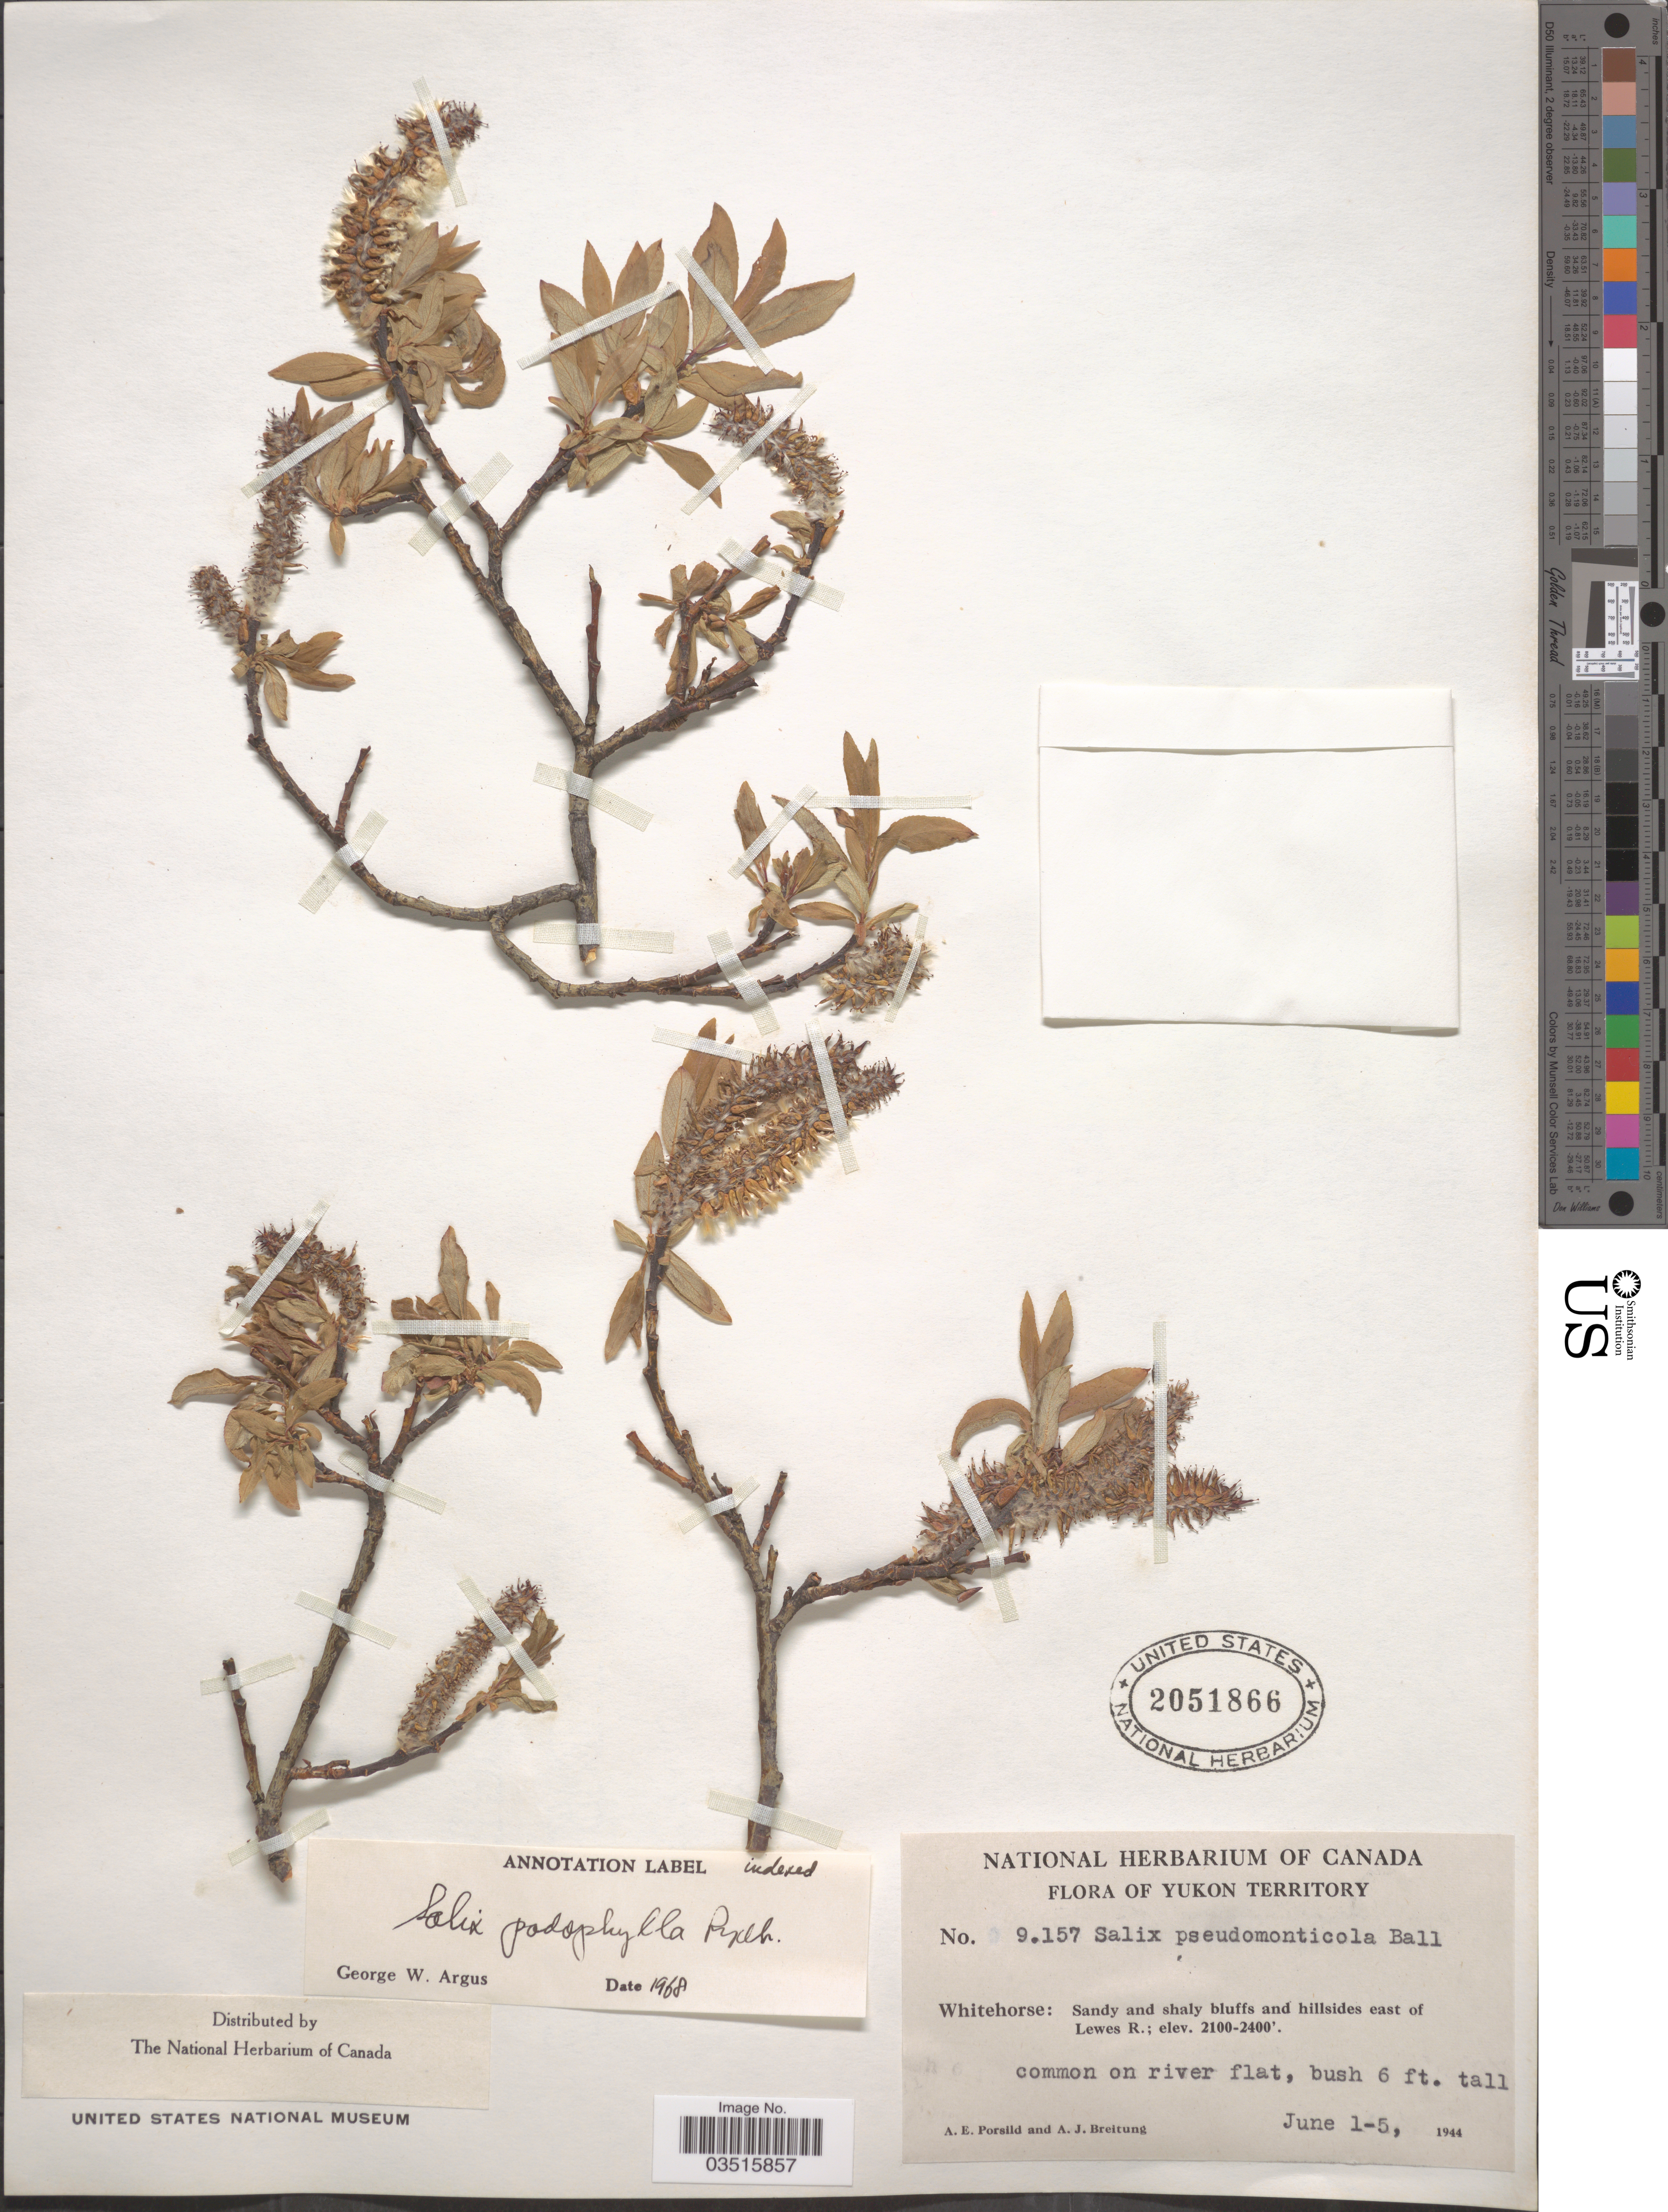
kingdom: Plantae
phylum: Tracheophyta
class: Magnoliopsida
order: Malpighiales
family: Salicaceae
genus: Salix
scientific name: Salix monticola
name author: Bebb.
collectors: A. E. Porsild & A. Breitung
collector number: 9157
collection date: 1944-06-01/1944-06-05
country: Canada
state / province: Yukon Territory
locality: Whitehorse: Sandy and shaly bluffs and hillsides east of Lewes R.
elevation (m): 640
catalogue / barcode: US 2051866